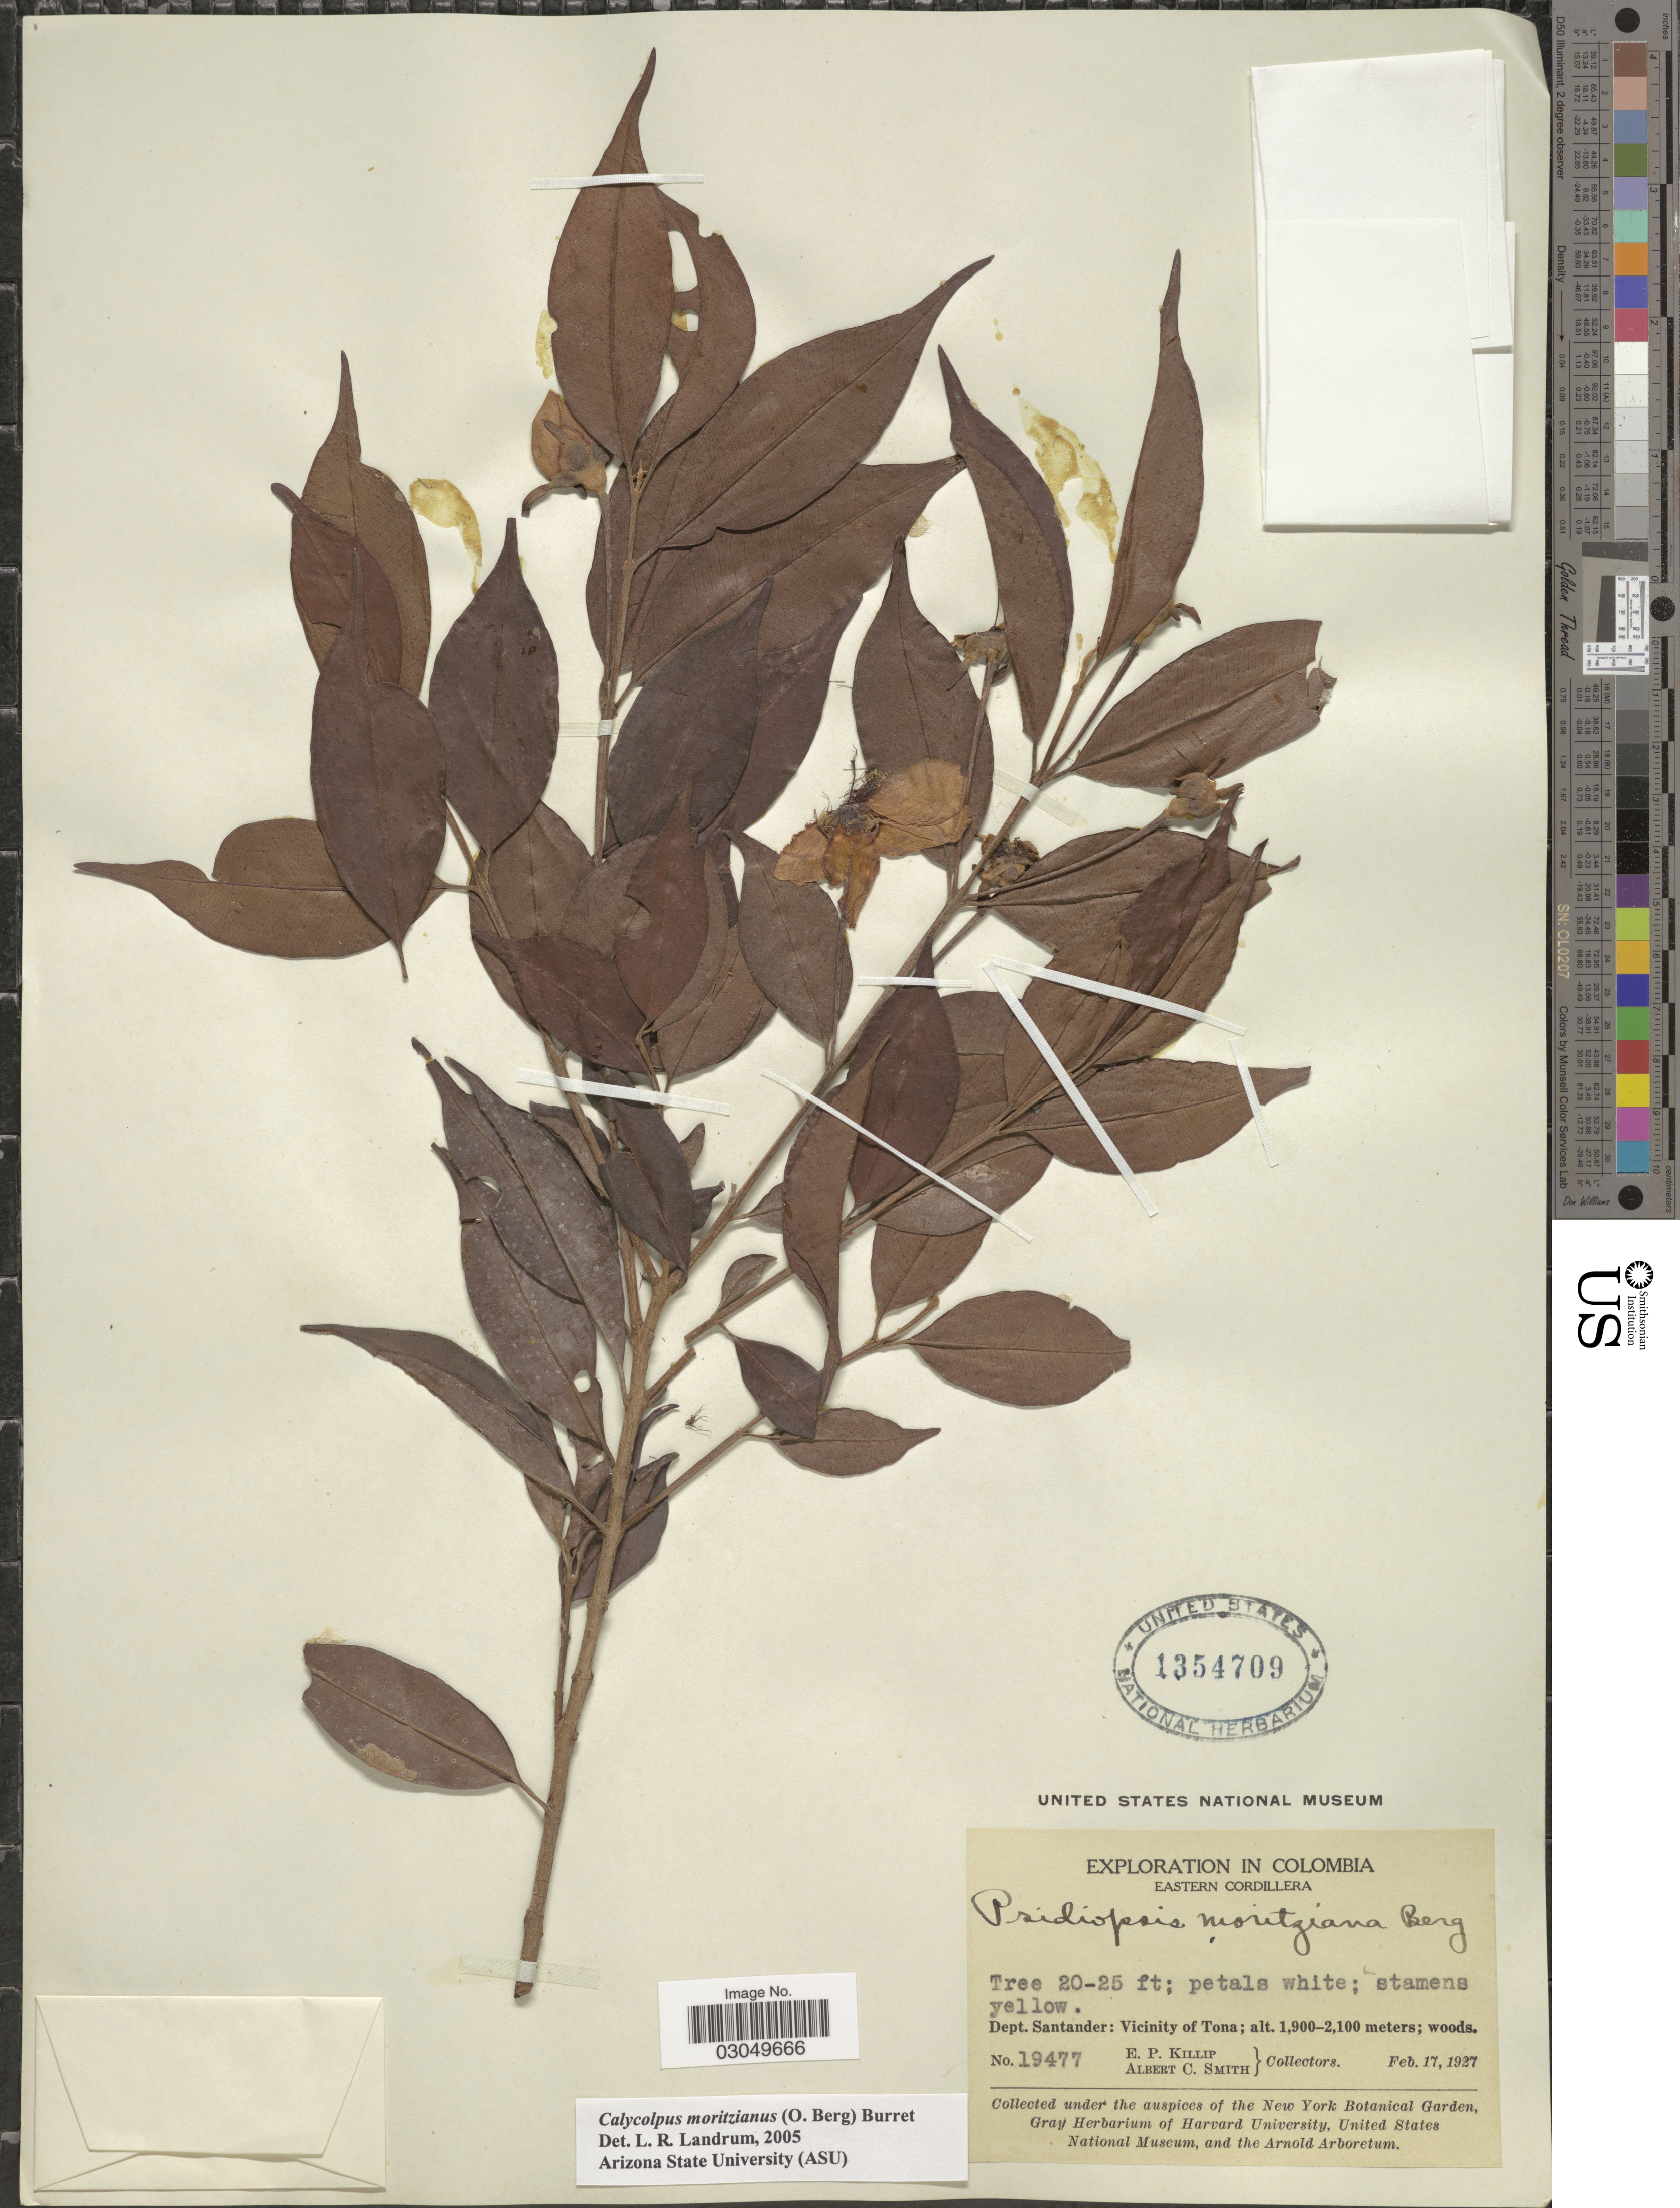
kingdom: Plantae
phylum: Tracheophyta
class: Magnoliopsida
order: Myrtales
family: Myrtaceae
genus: Calycolpus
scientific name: Calycolpus moritzianus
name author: (O. Berg) Burret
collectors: E. P. Killip & A. C. Smith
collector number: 19477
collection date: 1927-02-17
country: Colombia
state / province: Santander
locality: Eastern Cordillera. Dept. Santander: Vicinity of Tona.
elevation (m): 1900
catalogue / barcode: US 1354709